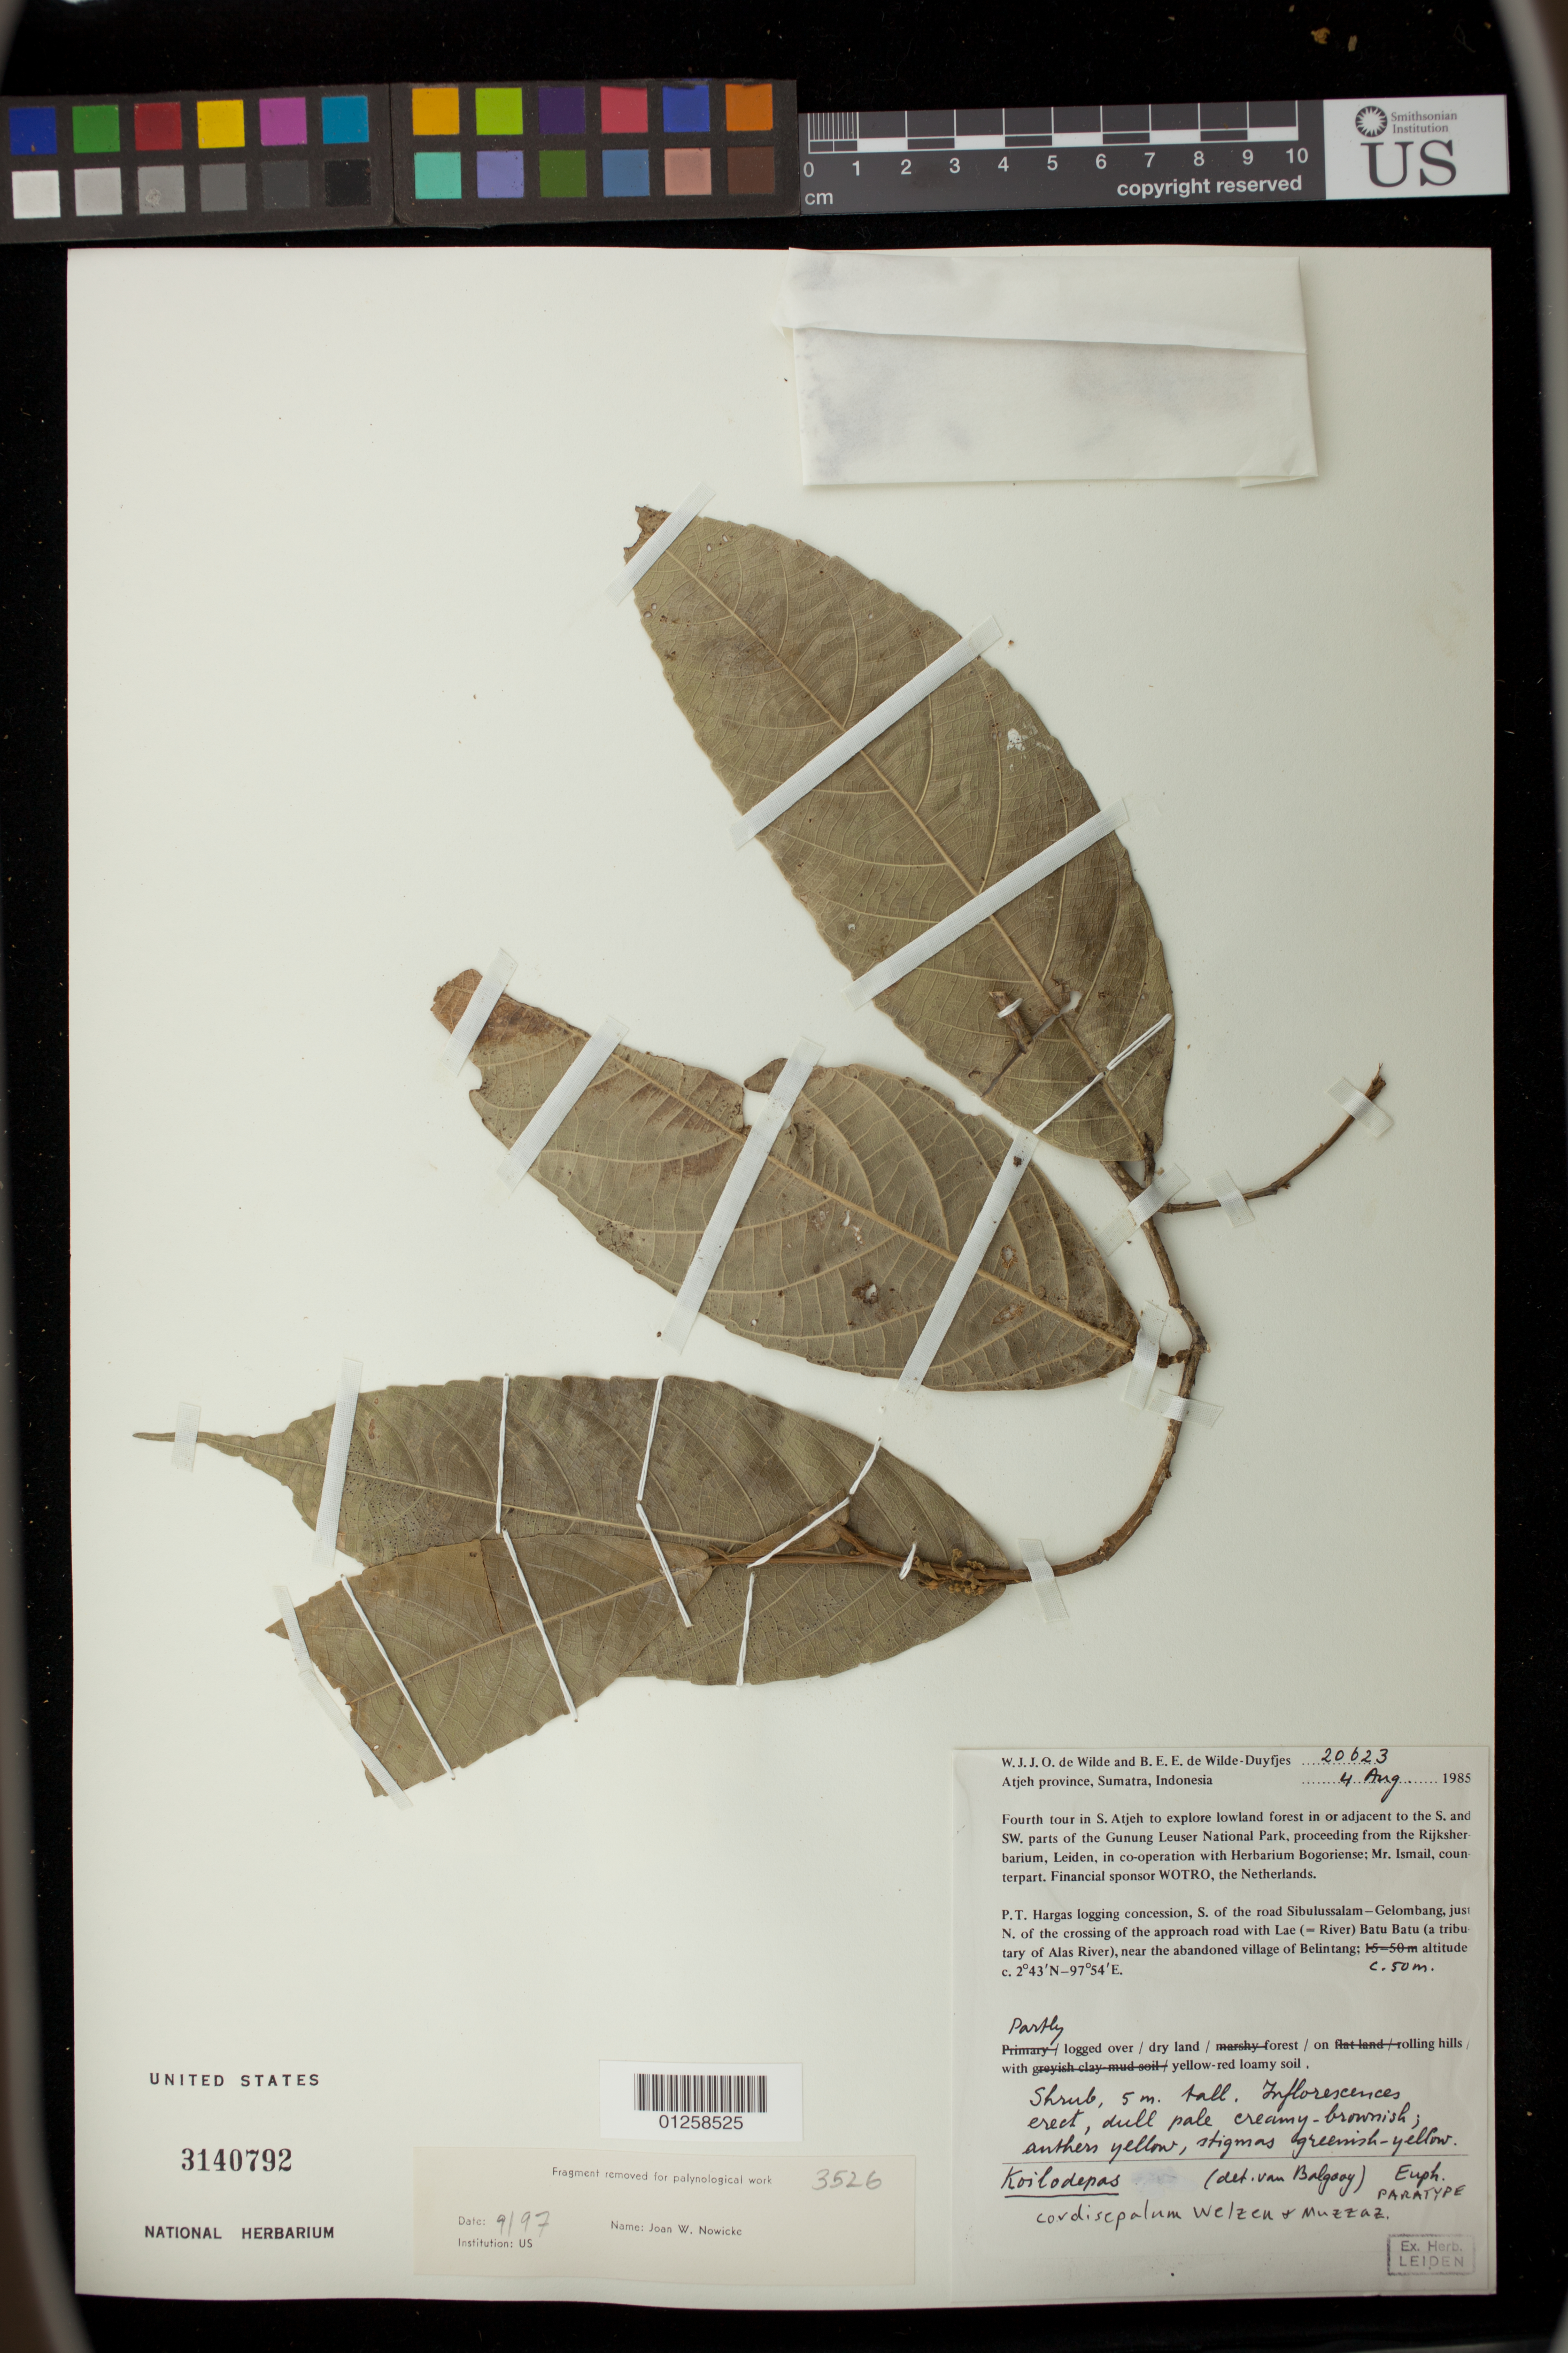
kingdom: Plantae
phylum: Tracheophyta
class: Magnoliopsida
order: Malpighiales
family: Euphorbiaceae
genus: Koilodepas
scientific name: Koilodepas cordisepalum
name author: Welzen & Muzzazinah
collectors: W. J. de Wilde & B. E. de Wilde-Duyfjes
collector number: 20623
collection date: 1985-08-04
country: Indonesia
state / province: Sumatra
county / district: Aceh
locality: Sumatra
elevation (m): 50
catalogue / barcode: US 3140792